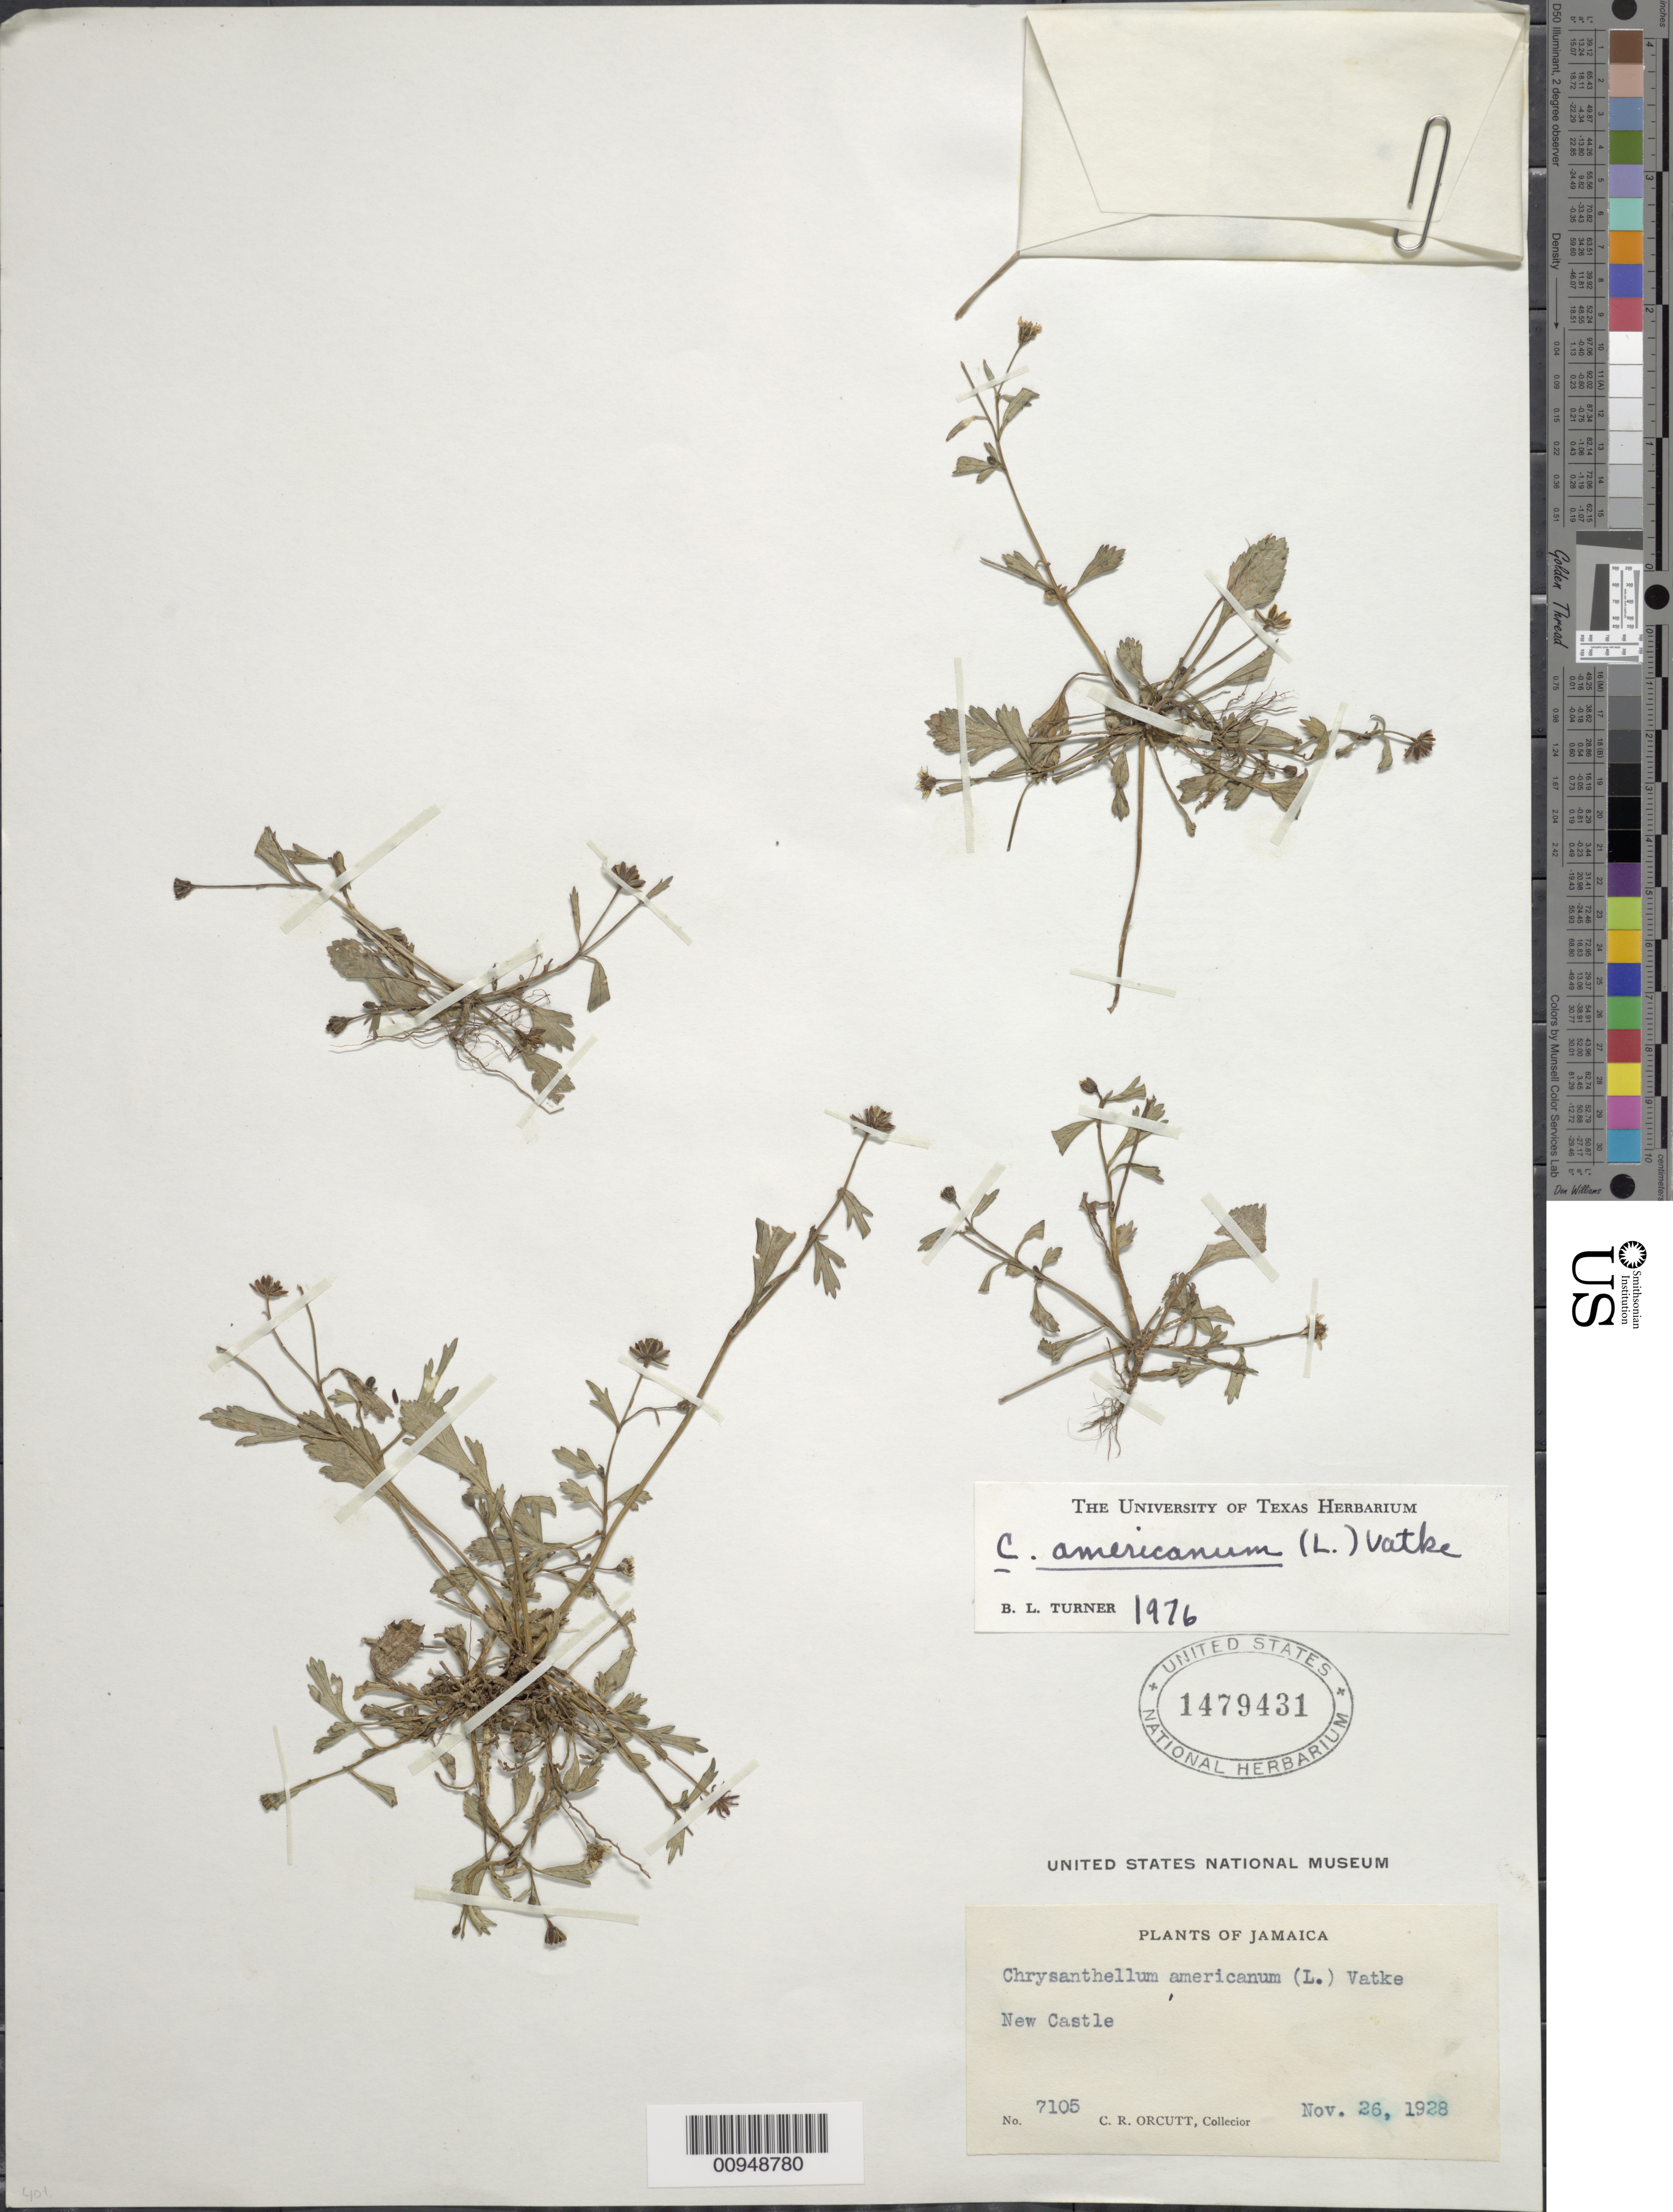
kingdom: Plantae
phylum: Tracheophyta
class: Magnoliopsida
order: Asterales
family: Asteraceae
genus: Chrysanthellum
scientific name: Chrysanthellum americanum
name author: (L.) Vatke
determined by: Turner, B. L.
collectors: C. R. Orcutt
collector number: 7105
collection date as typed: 26 Nov 1928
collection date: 1928-11-26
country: Jamaica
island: Jamaica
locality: New Castle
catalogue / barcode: US 1479431